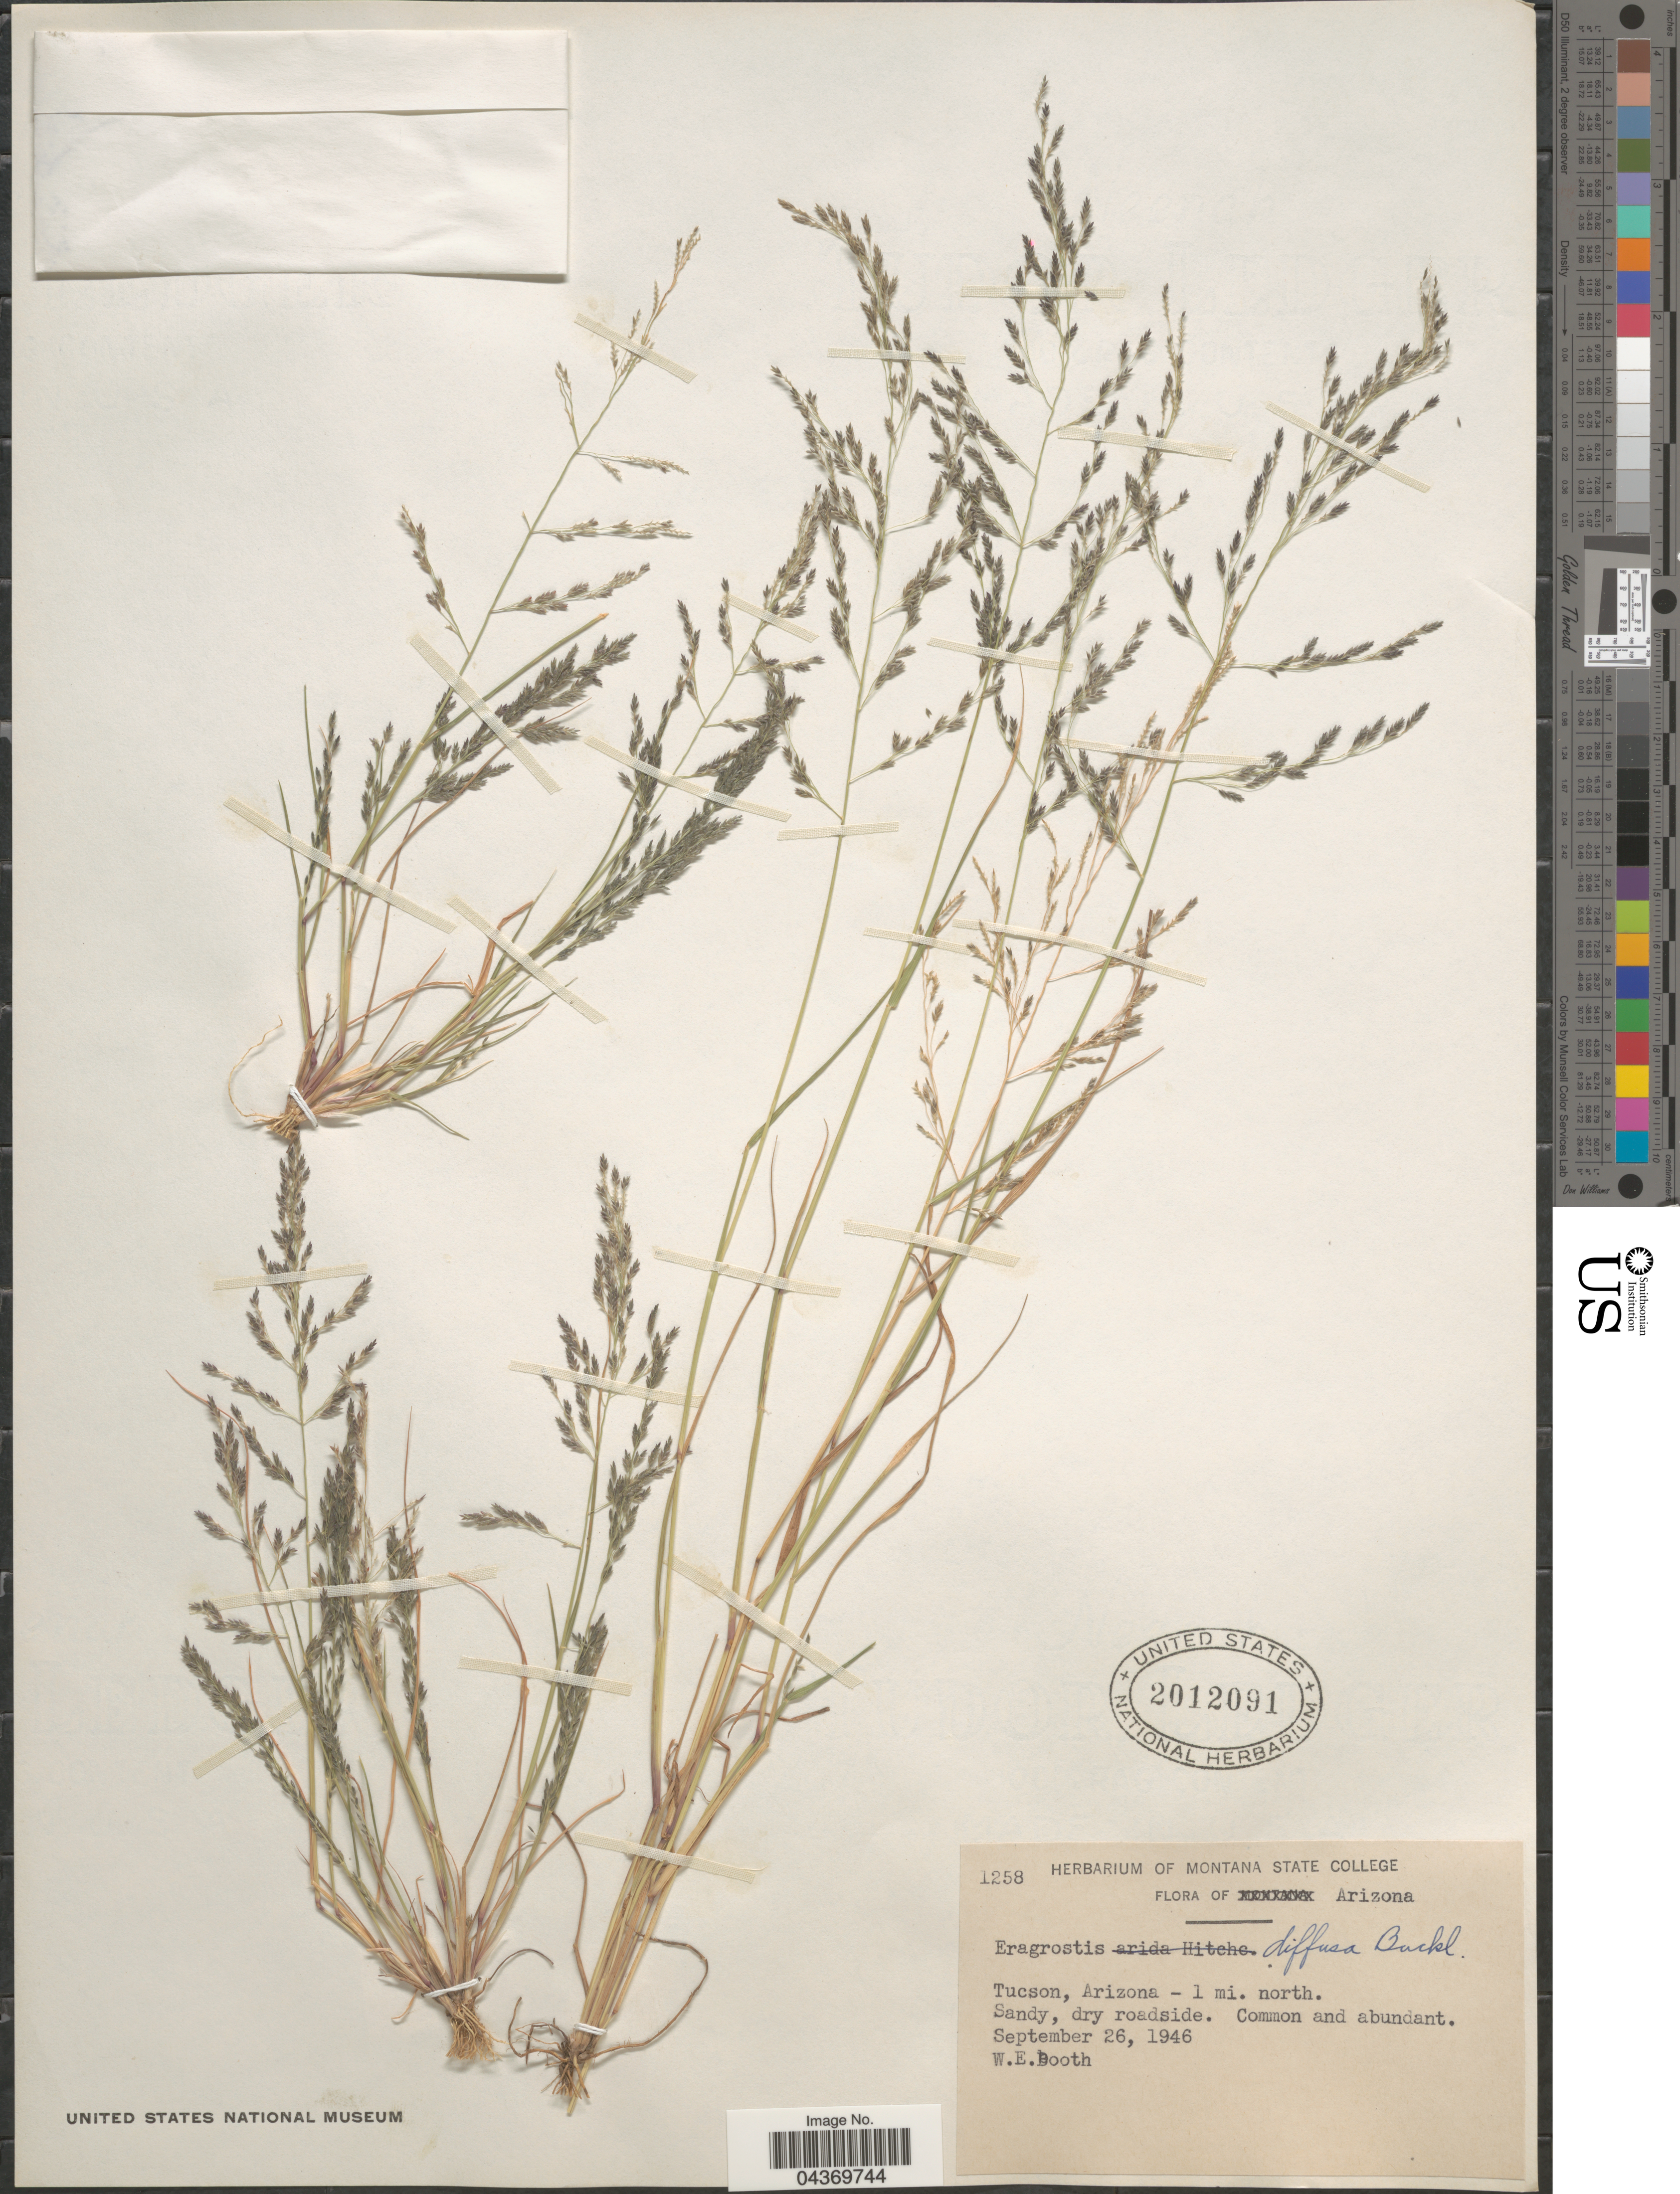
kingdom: Plantae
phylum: Tracheophyta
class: Liliopsida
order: Poales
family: Poaceae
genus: Eragrostis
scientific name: Eragrostis pectinacea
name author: (Michx.) Nees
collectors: W. Booth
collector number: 1258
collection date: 1946-09-26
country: United States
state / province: Arizona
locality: Tucson, Arizona - 1 mi. north. Common and abundant.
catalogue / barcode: US 2012091